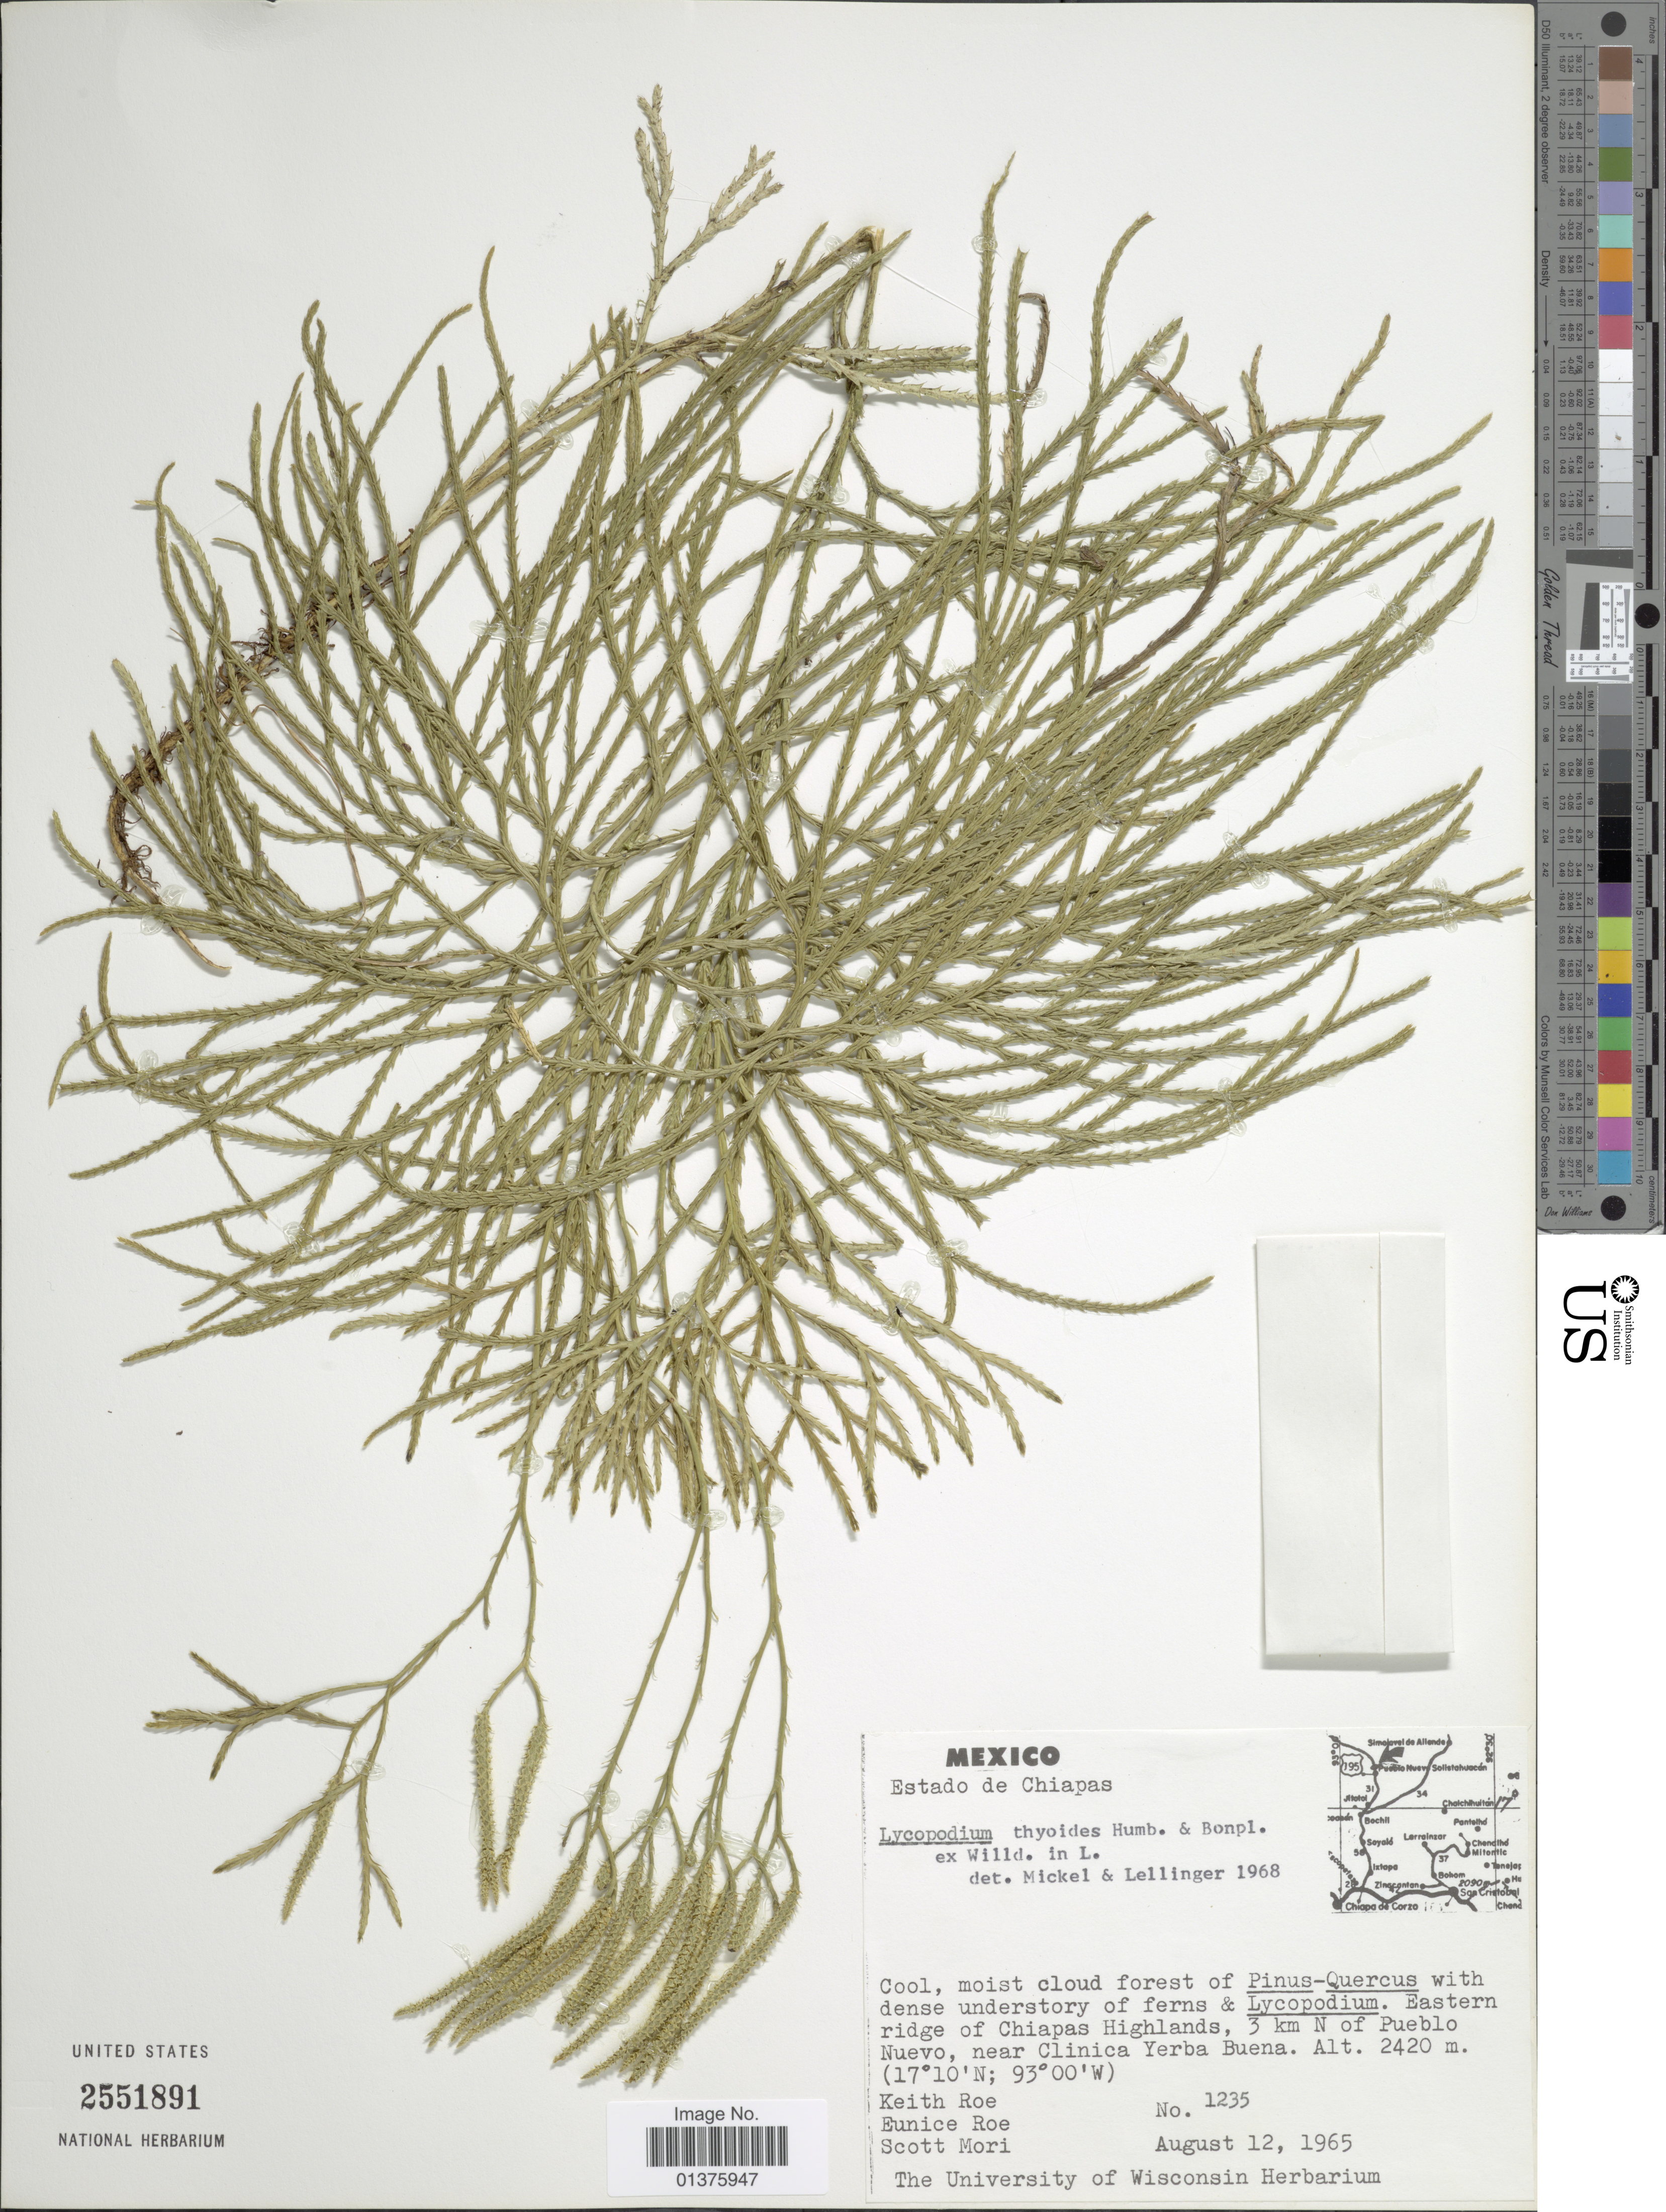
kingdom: Plantae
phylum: Tracheophyta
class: Lycopodiopsida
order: Lycopodiales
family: Lycopodiaceae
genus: Diphasiastrum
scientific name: Diphasiastrum thyoides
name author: (Humb. & Bonpl. ex Willd.) Holub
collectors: K. E. Roe, E. Roe & S. Mori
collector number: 1235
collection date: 1965-08-12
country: Mexico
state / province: Chiapas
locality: Eastern ridge of Chiapas Highlands, 3km N of Pueblo Nuevo, near Yerba Buena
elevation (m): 2420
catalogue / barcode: US 2551891